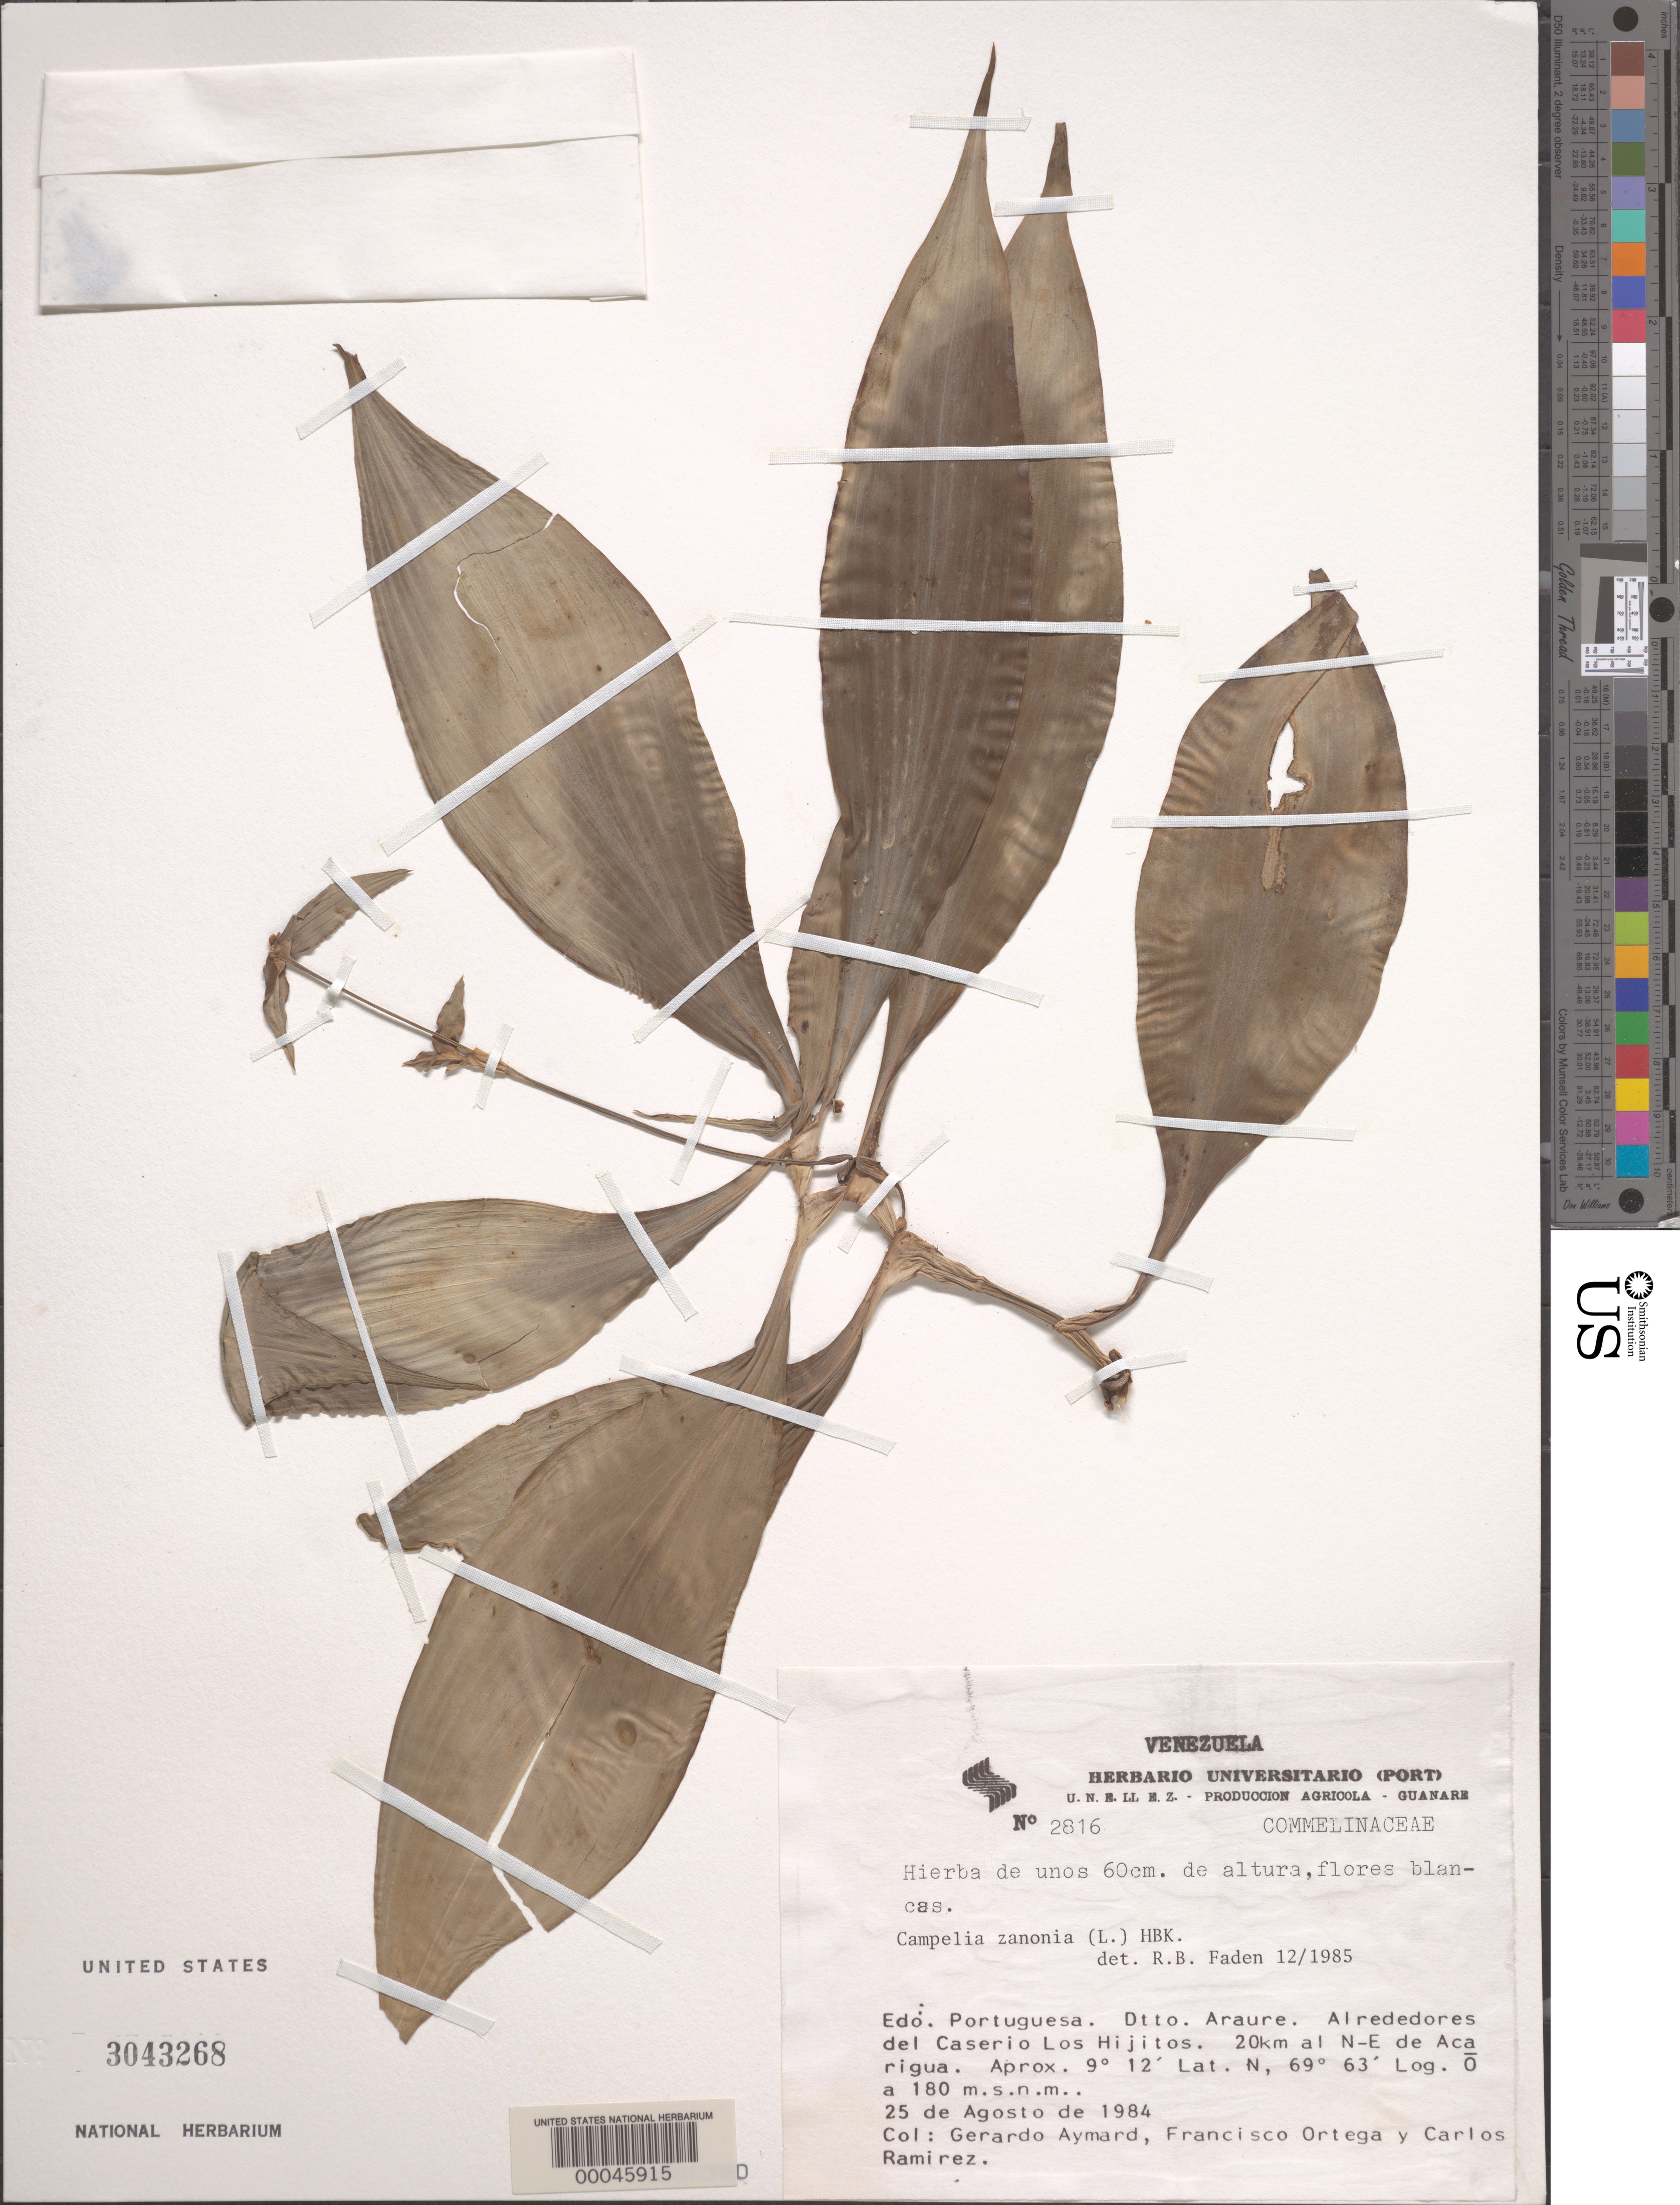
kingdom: Plantae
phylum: Tracheophyta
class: Liliopsida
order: Commelinales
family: Commelinaceae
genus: Tradescantia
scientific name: Tradescantia zanonia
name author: (L.) Sw.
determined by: Faden, Robert B., (US), Smithsonian Institution - National Museum of Natural History (UNITED STATES)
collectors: G. A. Aymard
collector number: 2816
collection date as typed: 25 Aug 1984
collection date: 1984-08-25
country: Venezuela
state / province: Portuguesa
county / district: Araure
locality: Caserio los hijitos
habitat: Village outskirt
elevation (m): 180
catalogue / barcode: US 3043268